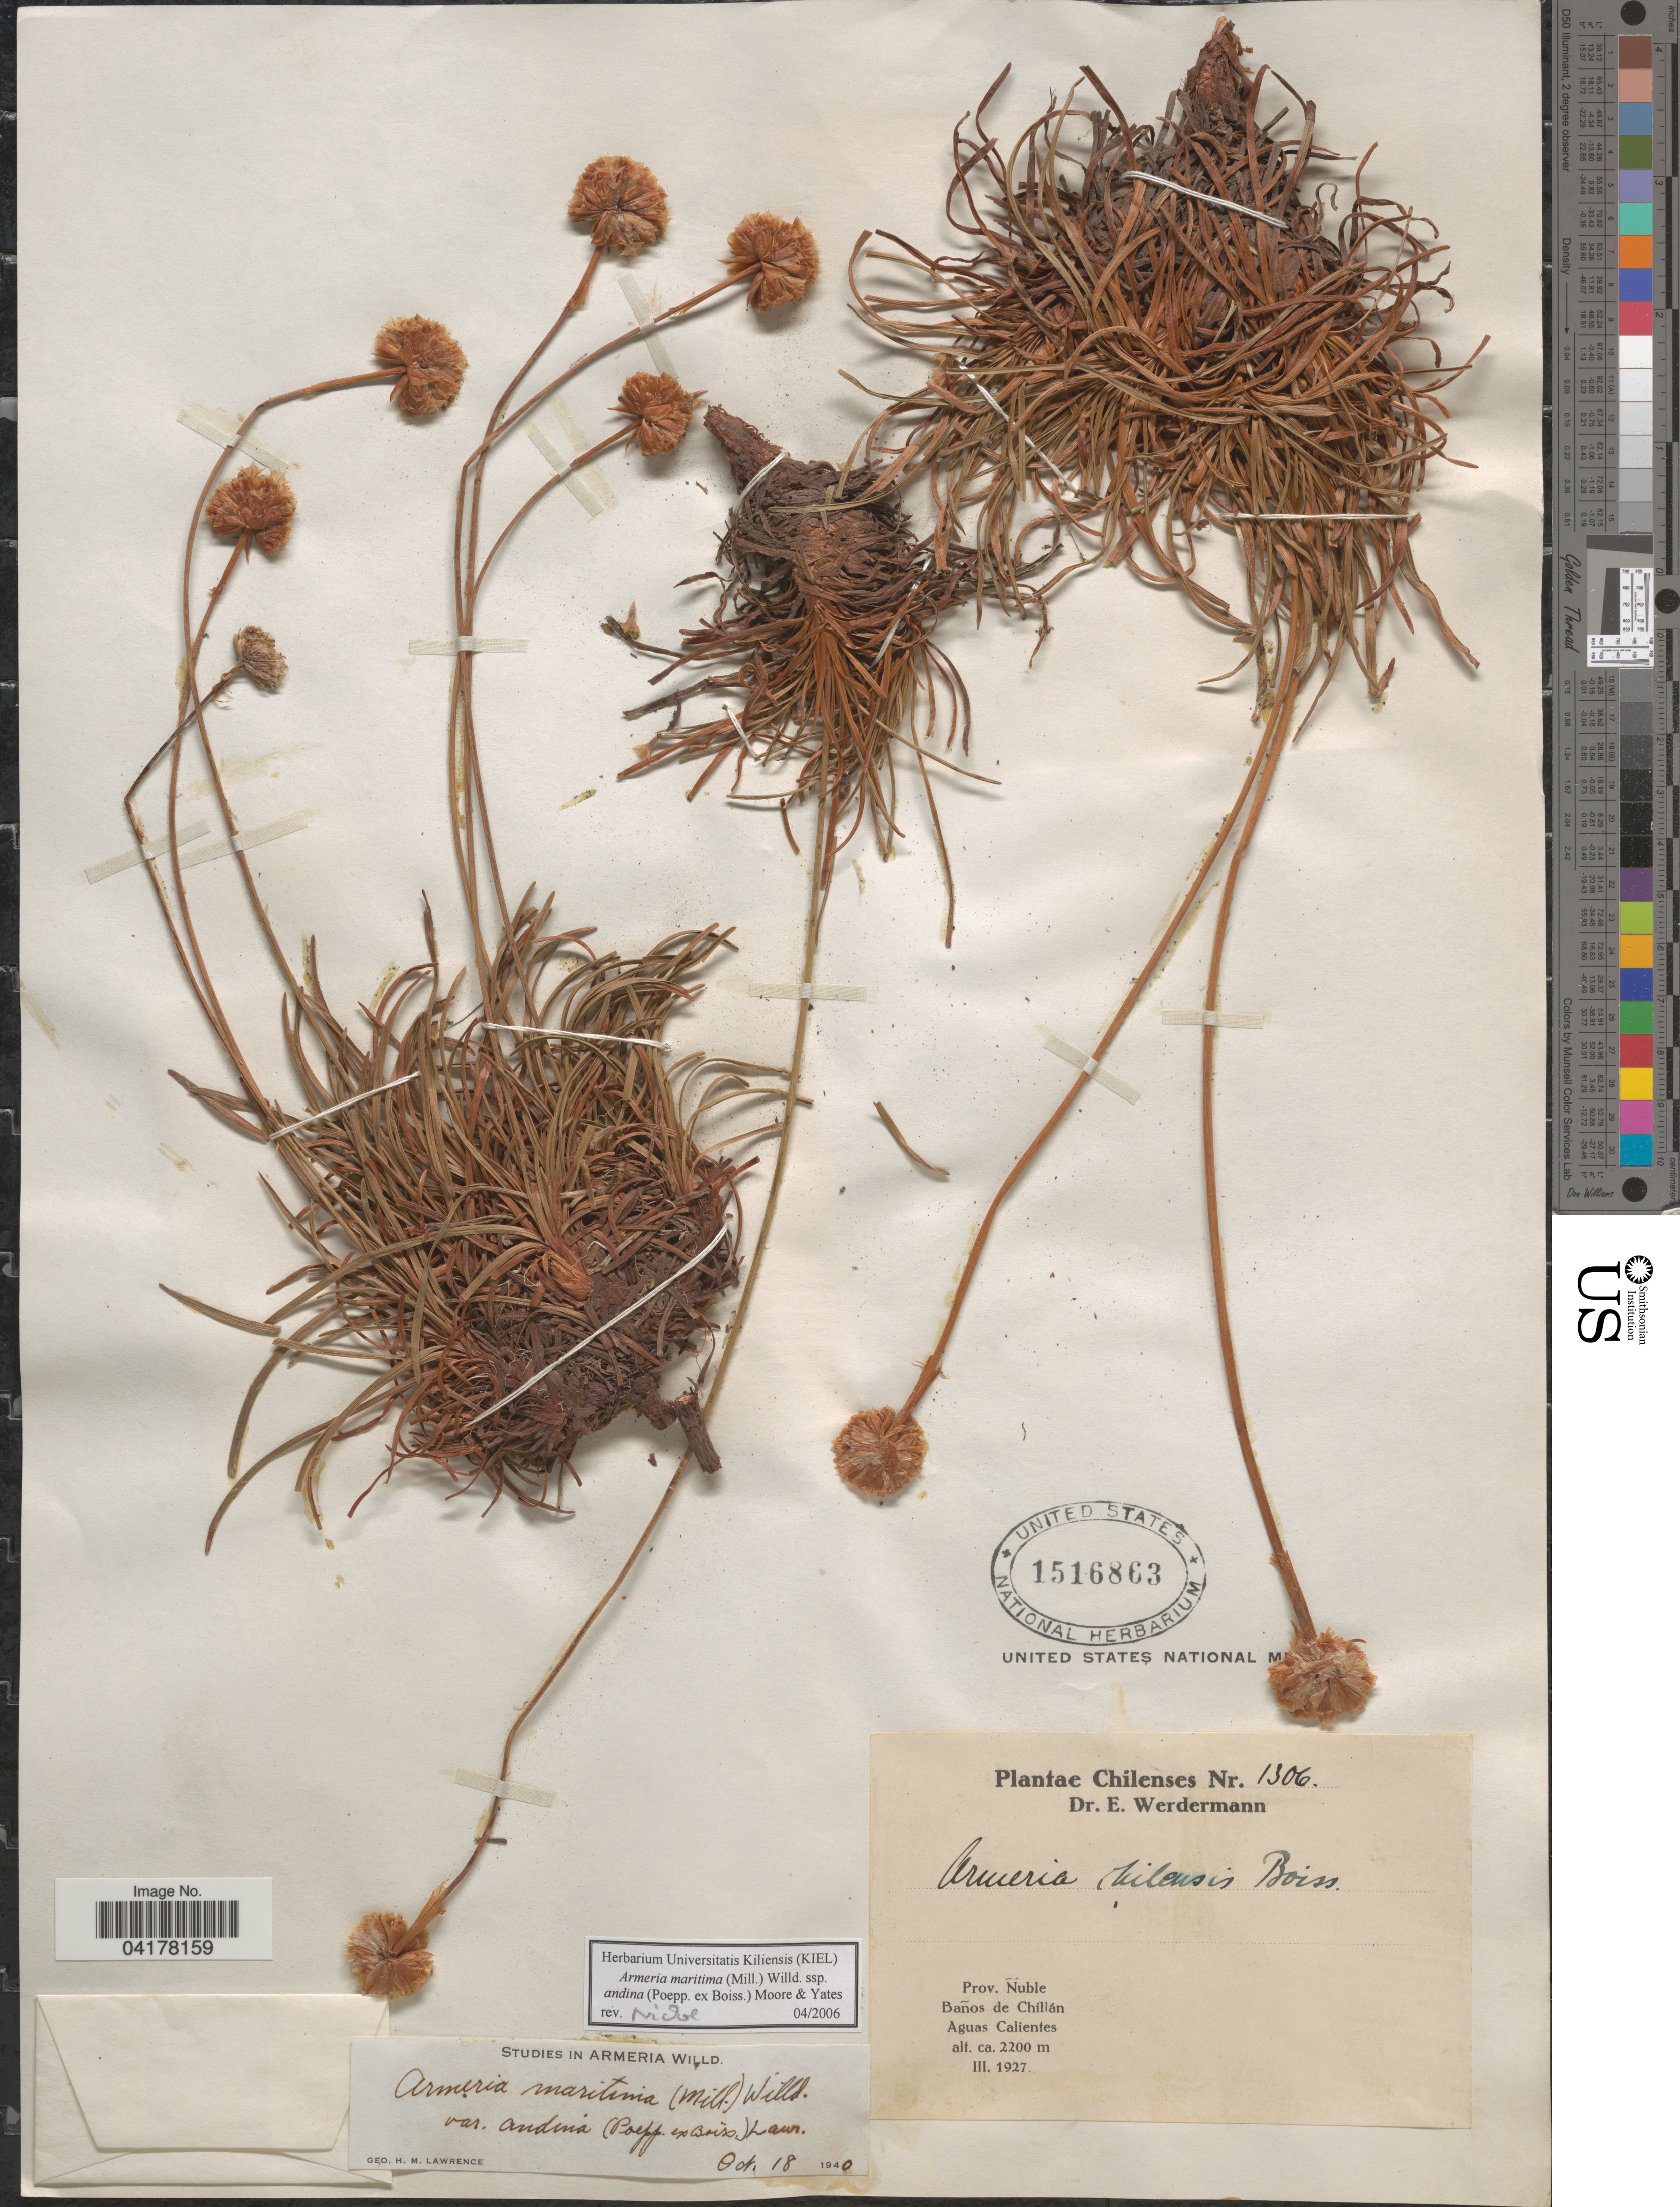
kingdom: Plantae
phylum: Tracheophyta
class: Magnoliopsida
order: Caryophyllales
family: Plumbaginaceae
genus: Armeria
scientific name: Armeria maritima subsp. andina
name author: (Poepp. ex Boiss.) D.M. Moore & H.O. Yates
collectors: E. Werdermann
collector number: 1306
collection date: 1927-03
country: Chile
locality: Province of Ñuble. Baños de Chillán. Aguas Calientes.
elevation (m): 2200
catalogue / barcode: US 1516863